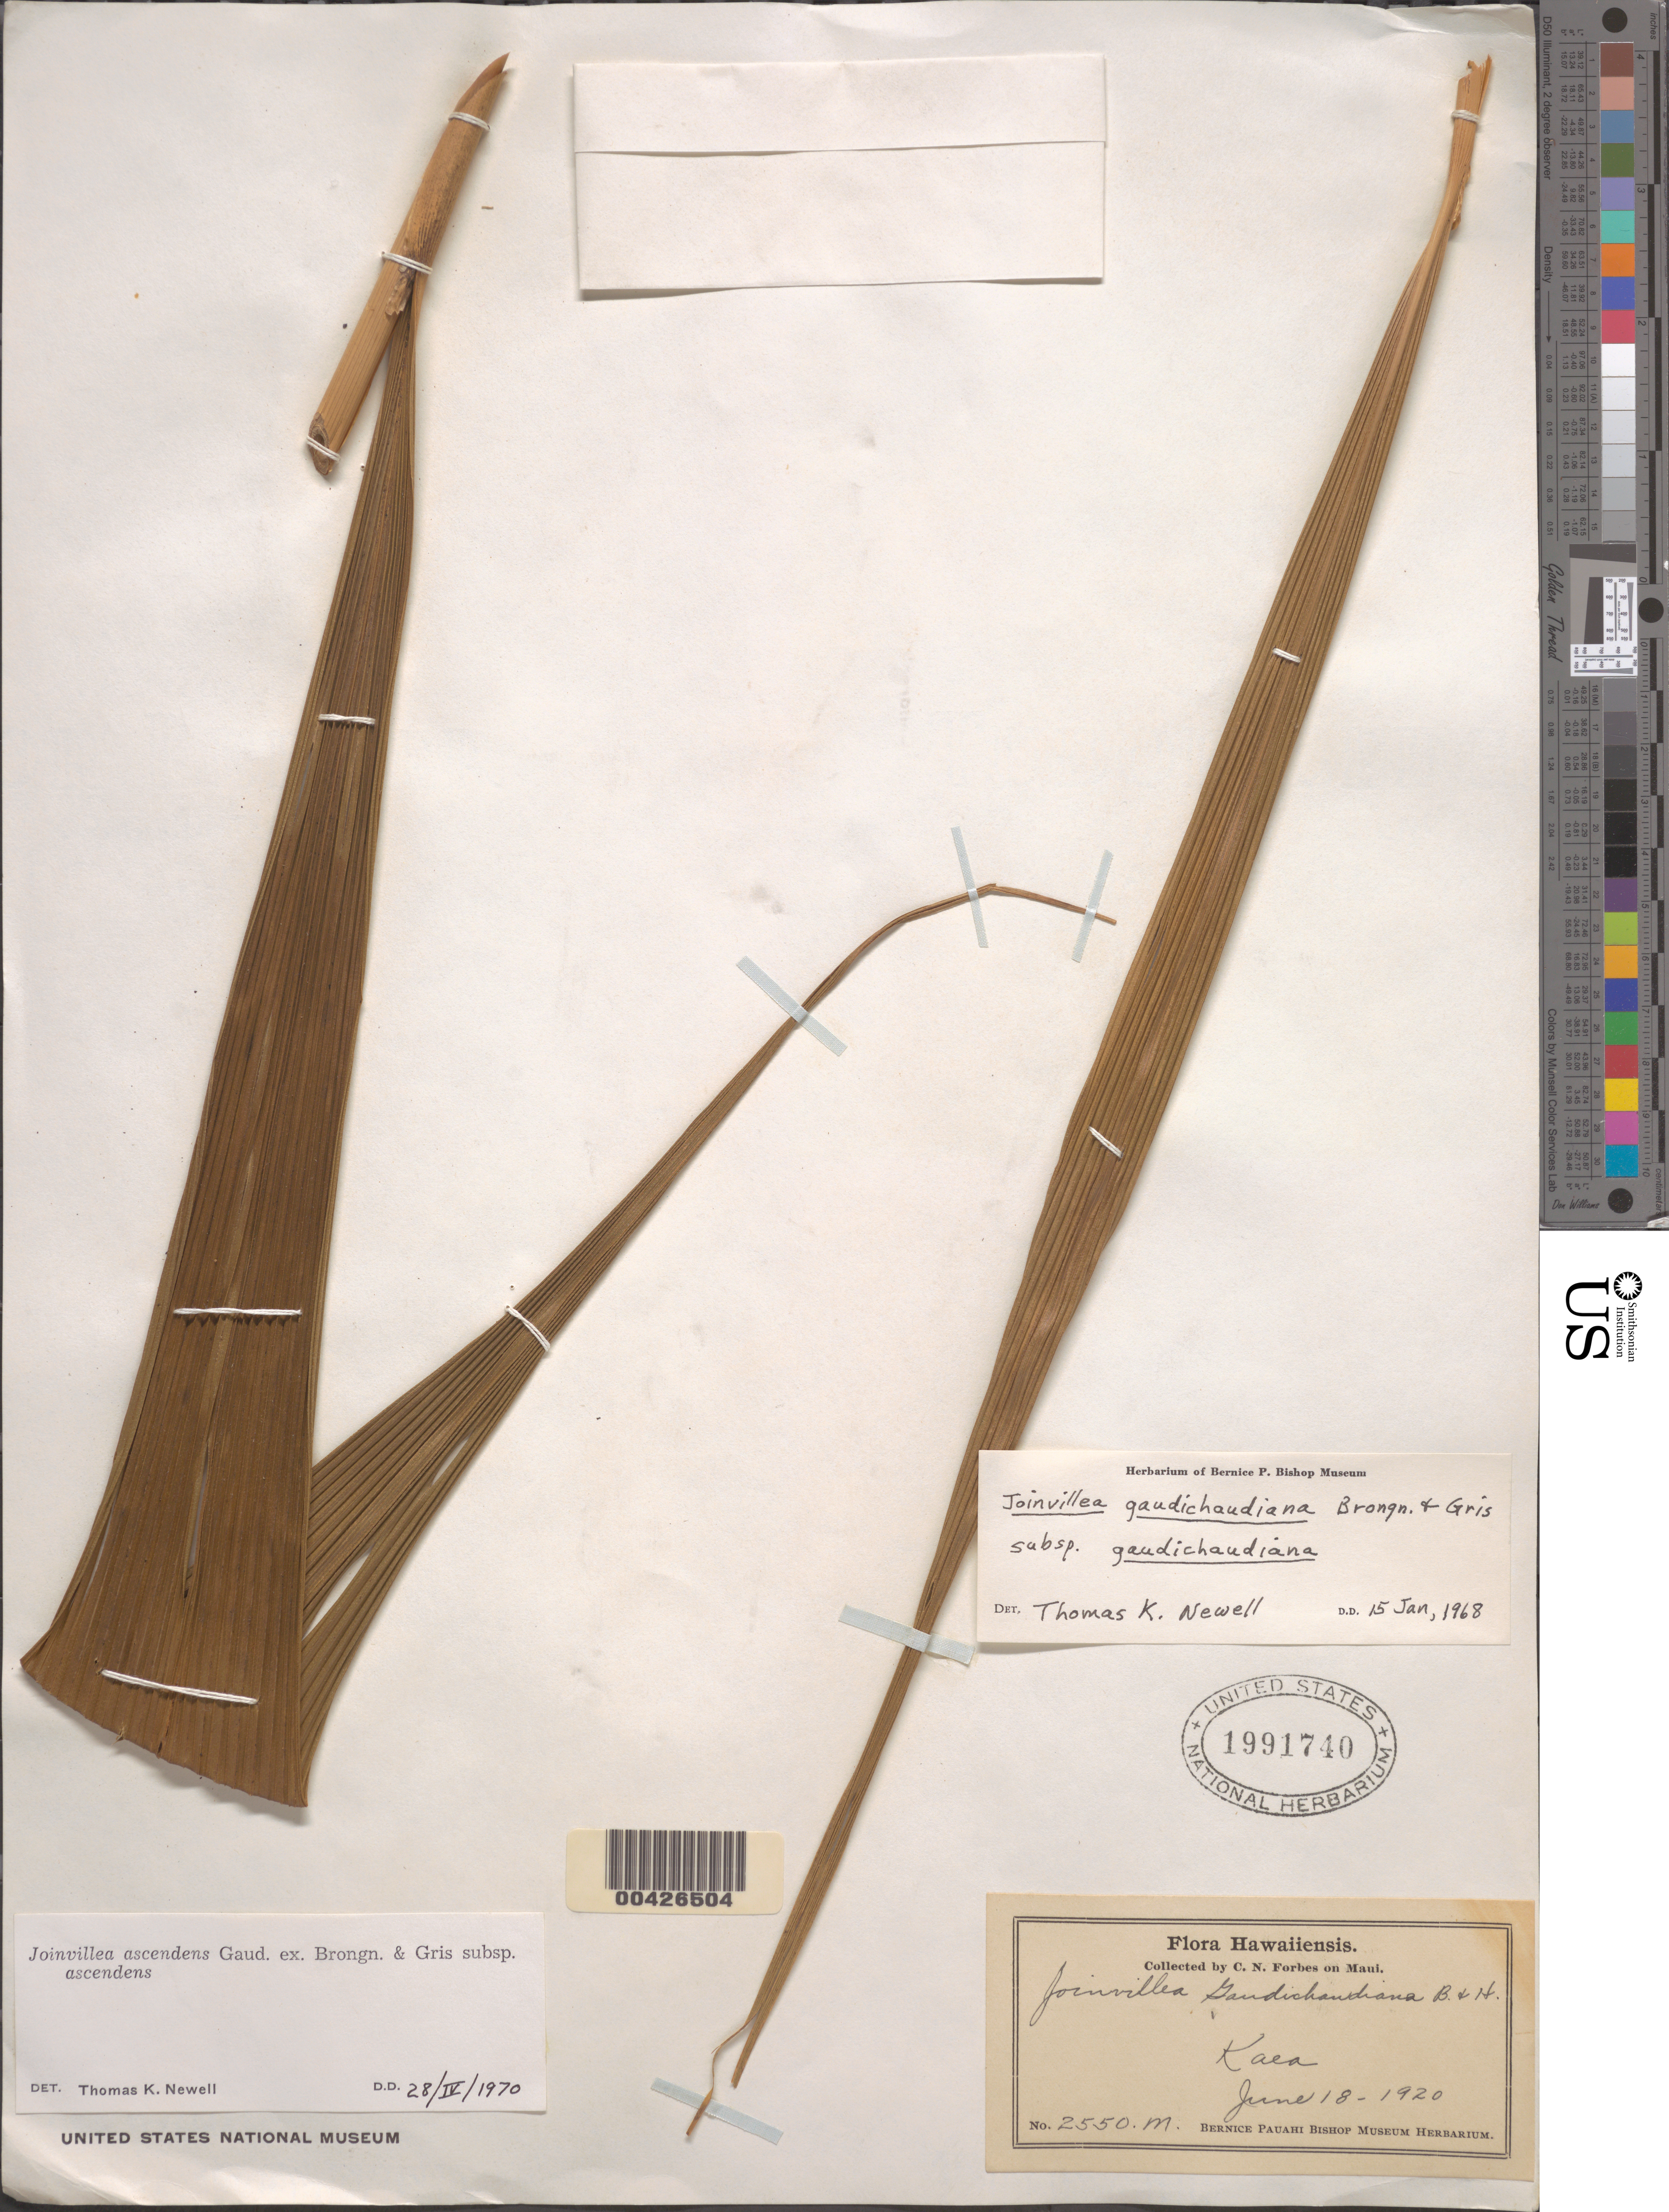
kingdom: Plantae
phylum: Tracheophyta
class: Liliopsida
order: Poales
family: Joinvilleaceae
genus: Joinvillea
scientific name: Joinvillea ascendens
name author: Gaudich. ex Brongn. & Gris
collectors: C. N. Forbes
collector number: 2550.M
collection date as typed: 18 Jun 1920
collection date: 1920-06-18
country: United States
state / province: Hawaii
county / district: Maui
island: Maui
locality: Kaea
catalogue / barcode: US 1991740